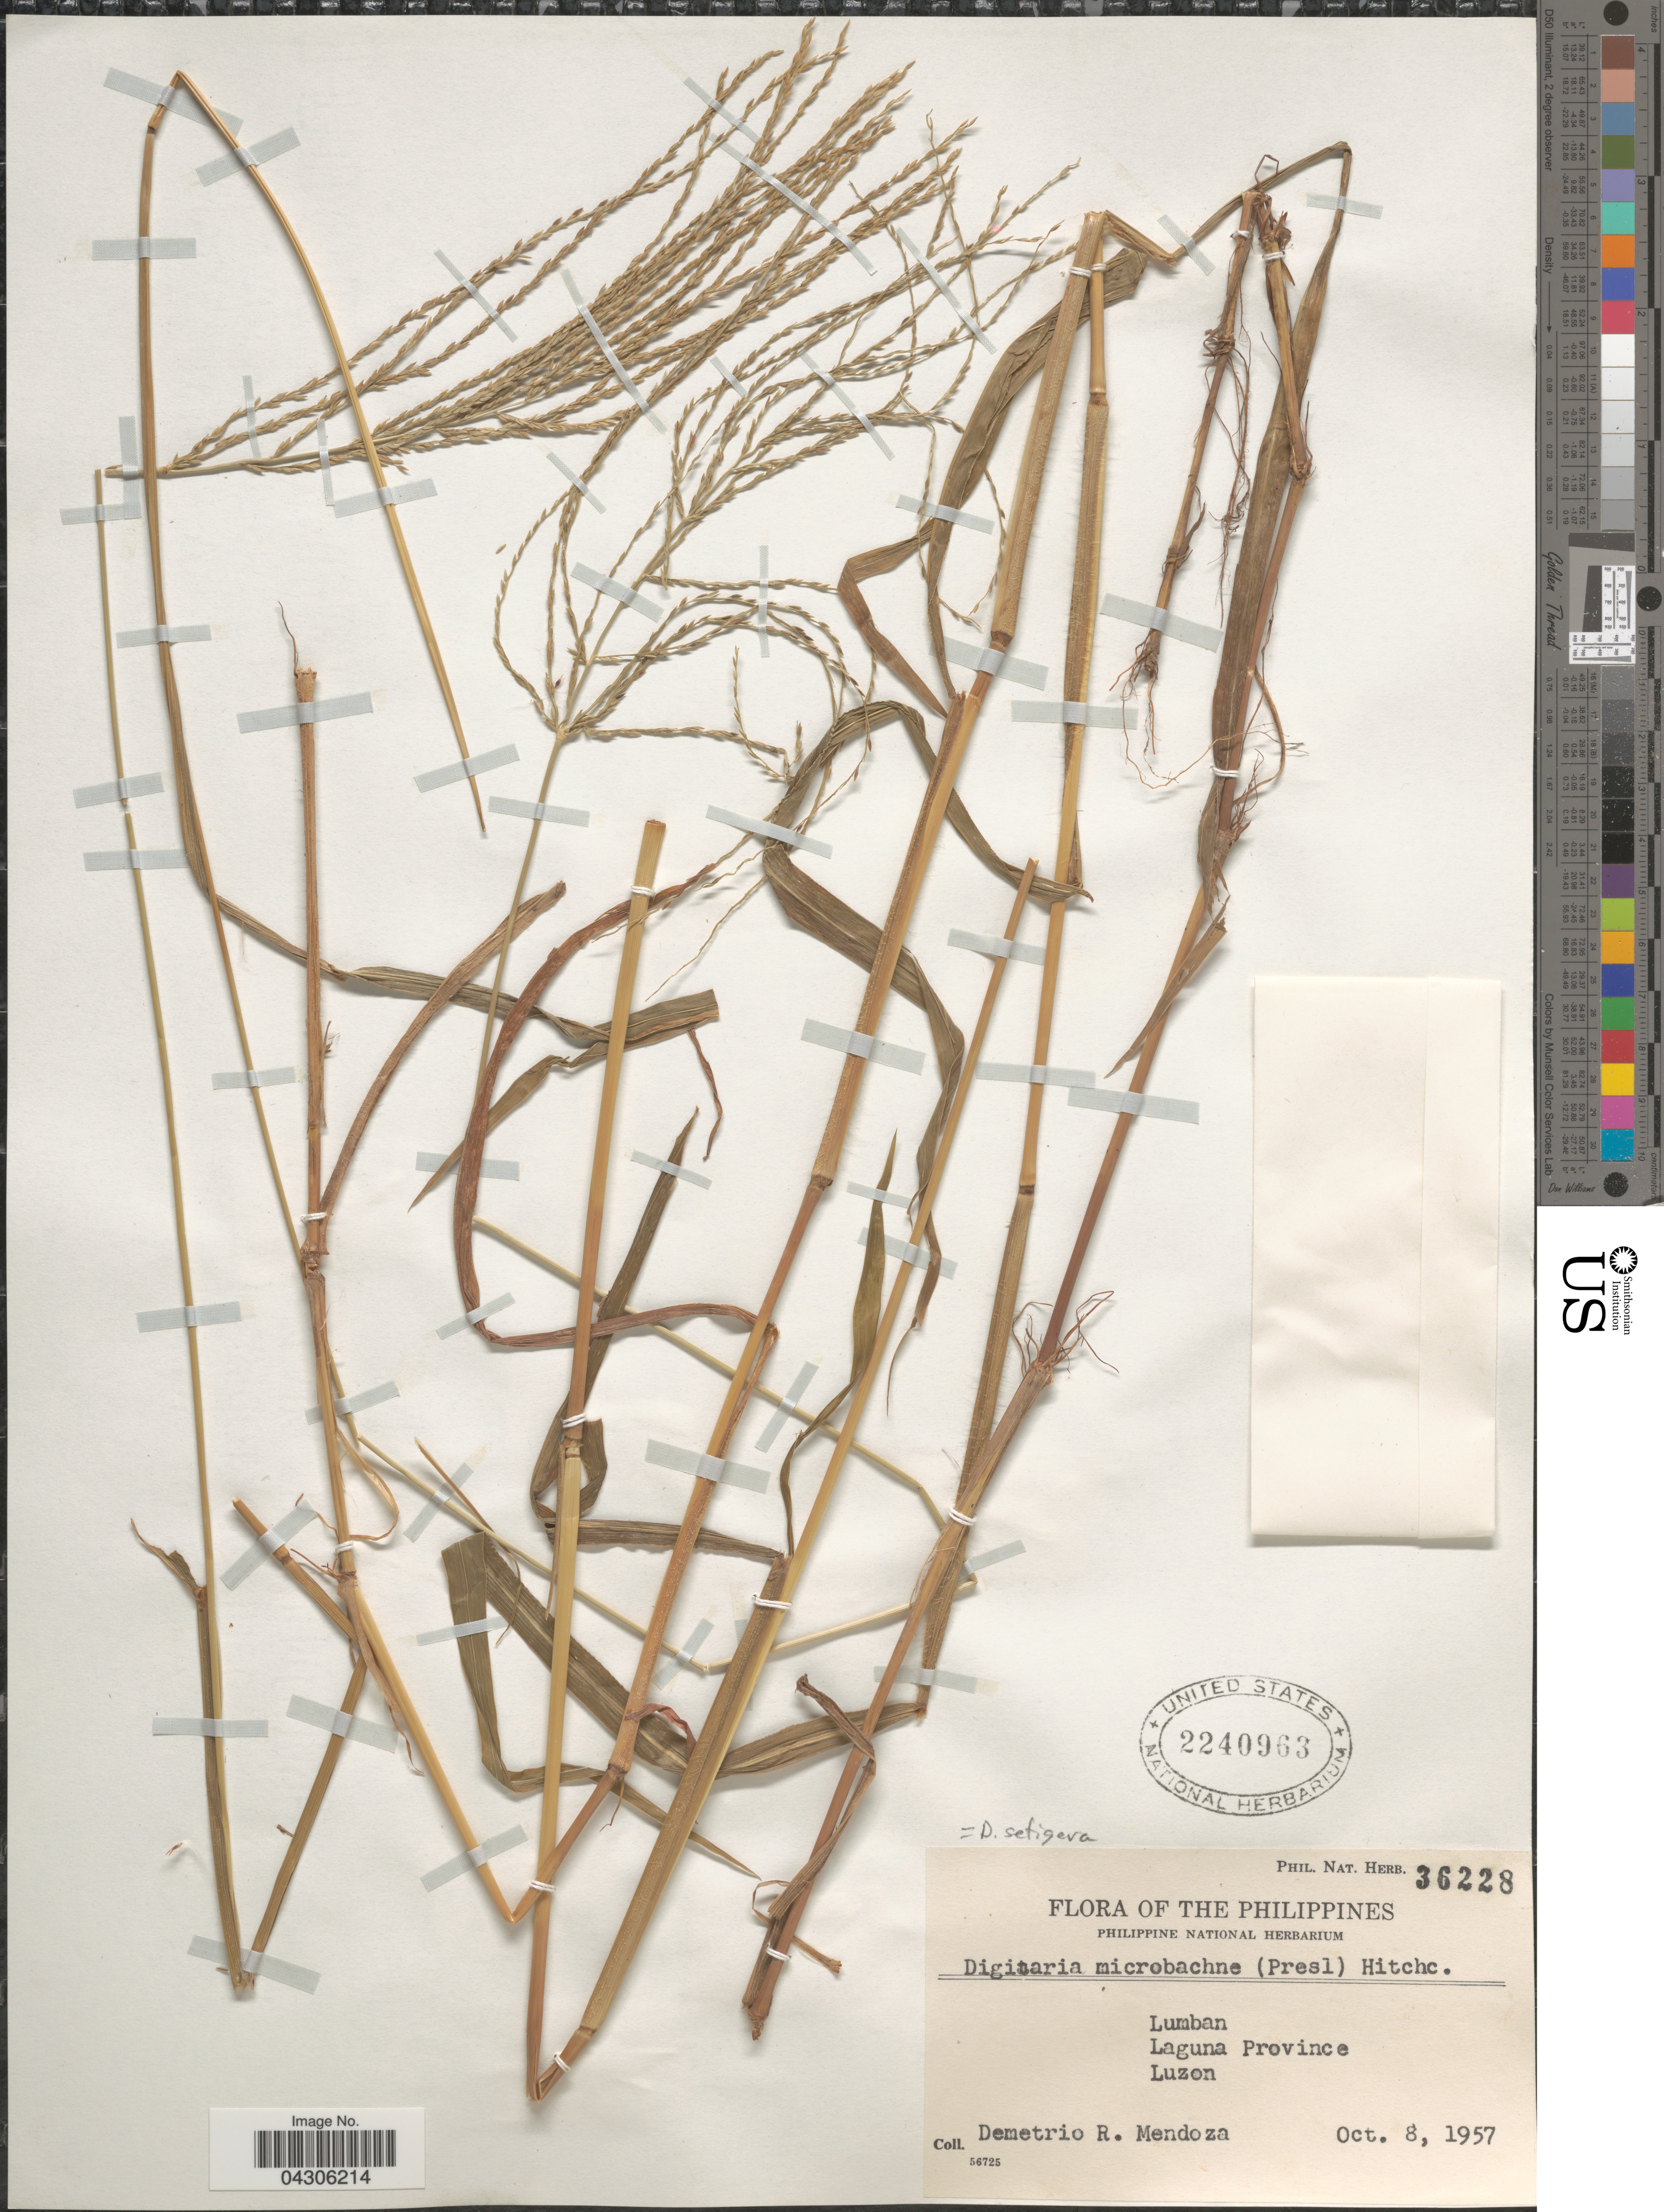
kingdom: Plantae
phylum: Tracheophyta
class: Liliopsida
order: Poales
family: Poaceae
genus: Digitaria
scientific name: Digitaria setigera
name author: Roth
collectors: D. Mendoza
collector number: Phil. Nat. Herb. 36228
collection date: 1957-10-08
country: Philippines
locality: Lumban. Laguna Province. Luzon.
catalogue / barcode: US 2240963